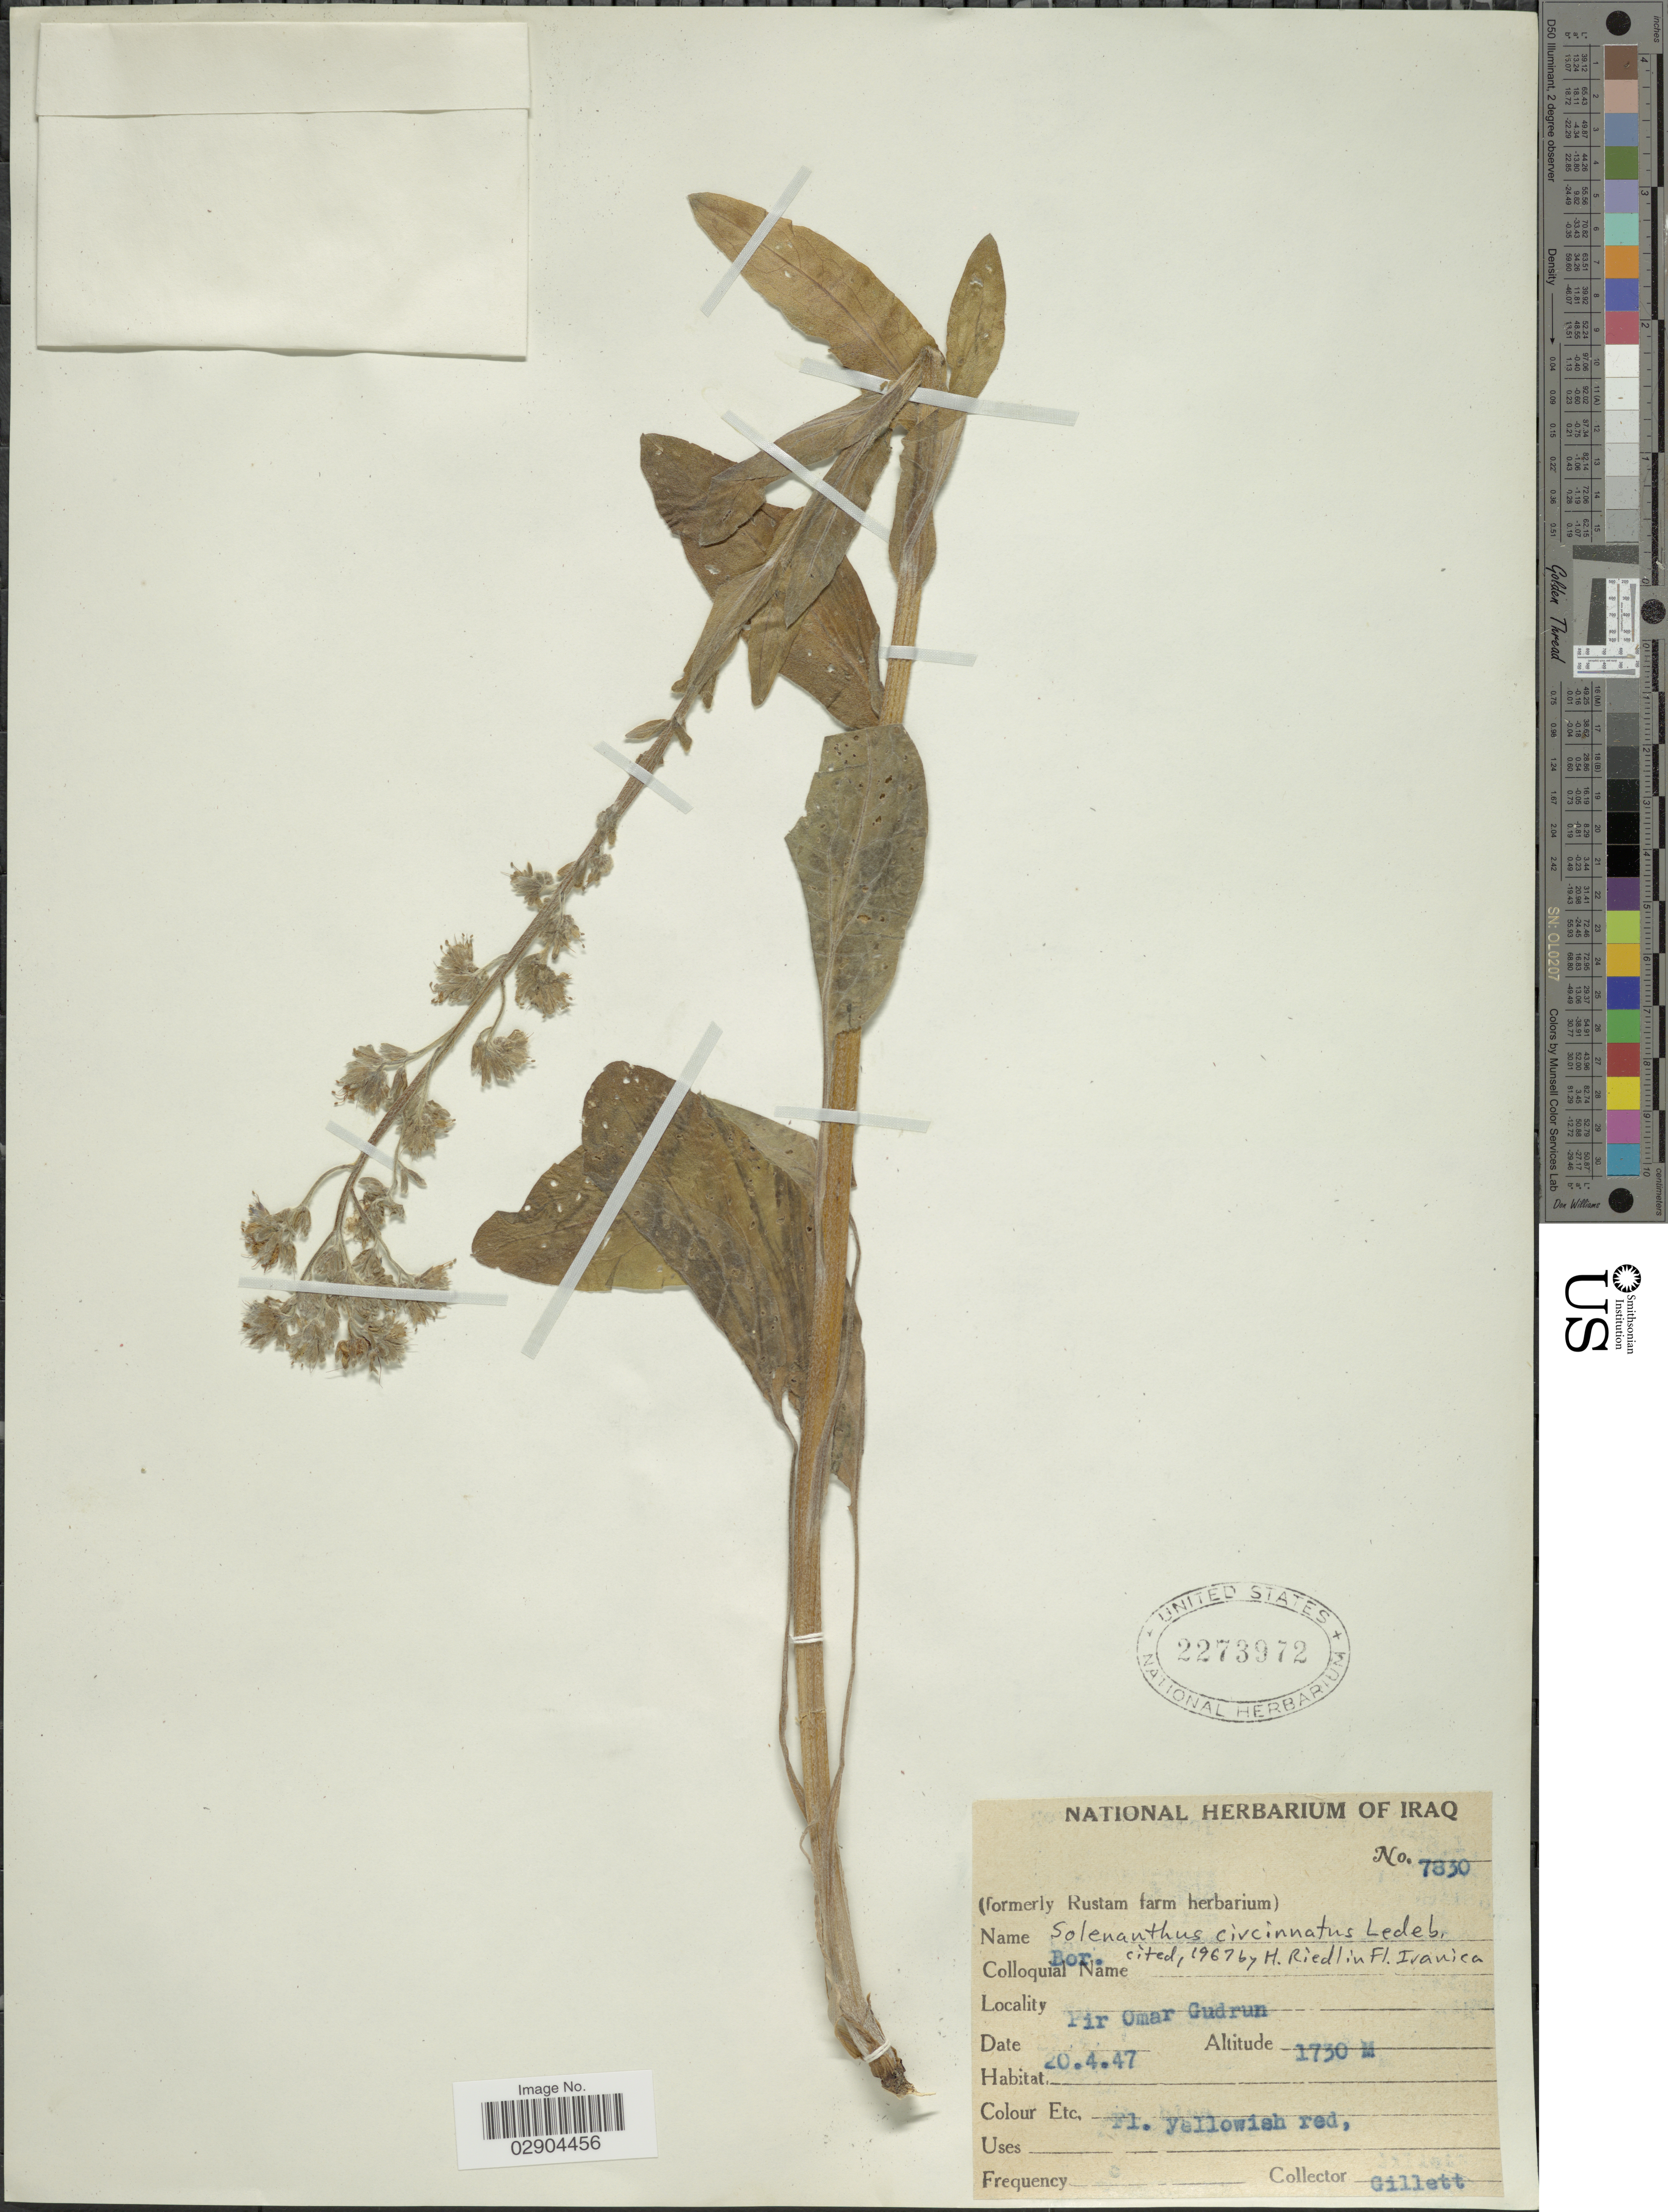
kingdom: Plantae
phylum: Tracheophyta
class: Magnoliopsida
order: Boraginales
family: Boraginaceae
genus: Solenanthus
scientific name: Solenanthus circinatus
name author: Ledeb.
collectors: Gillett, --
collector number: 7830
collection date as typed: Transcribed d/m/y: 20/4/47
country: Iraq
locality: Pir Omar Gudrun.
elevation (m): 1730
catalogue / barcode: US 2273972